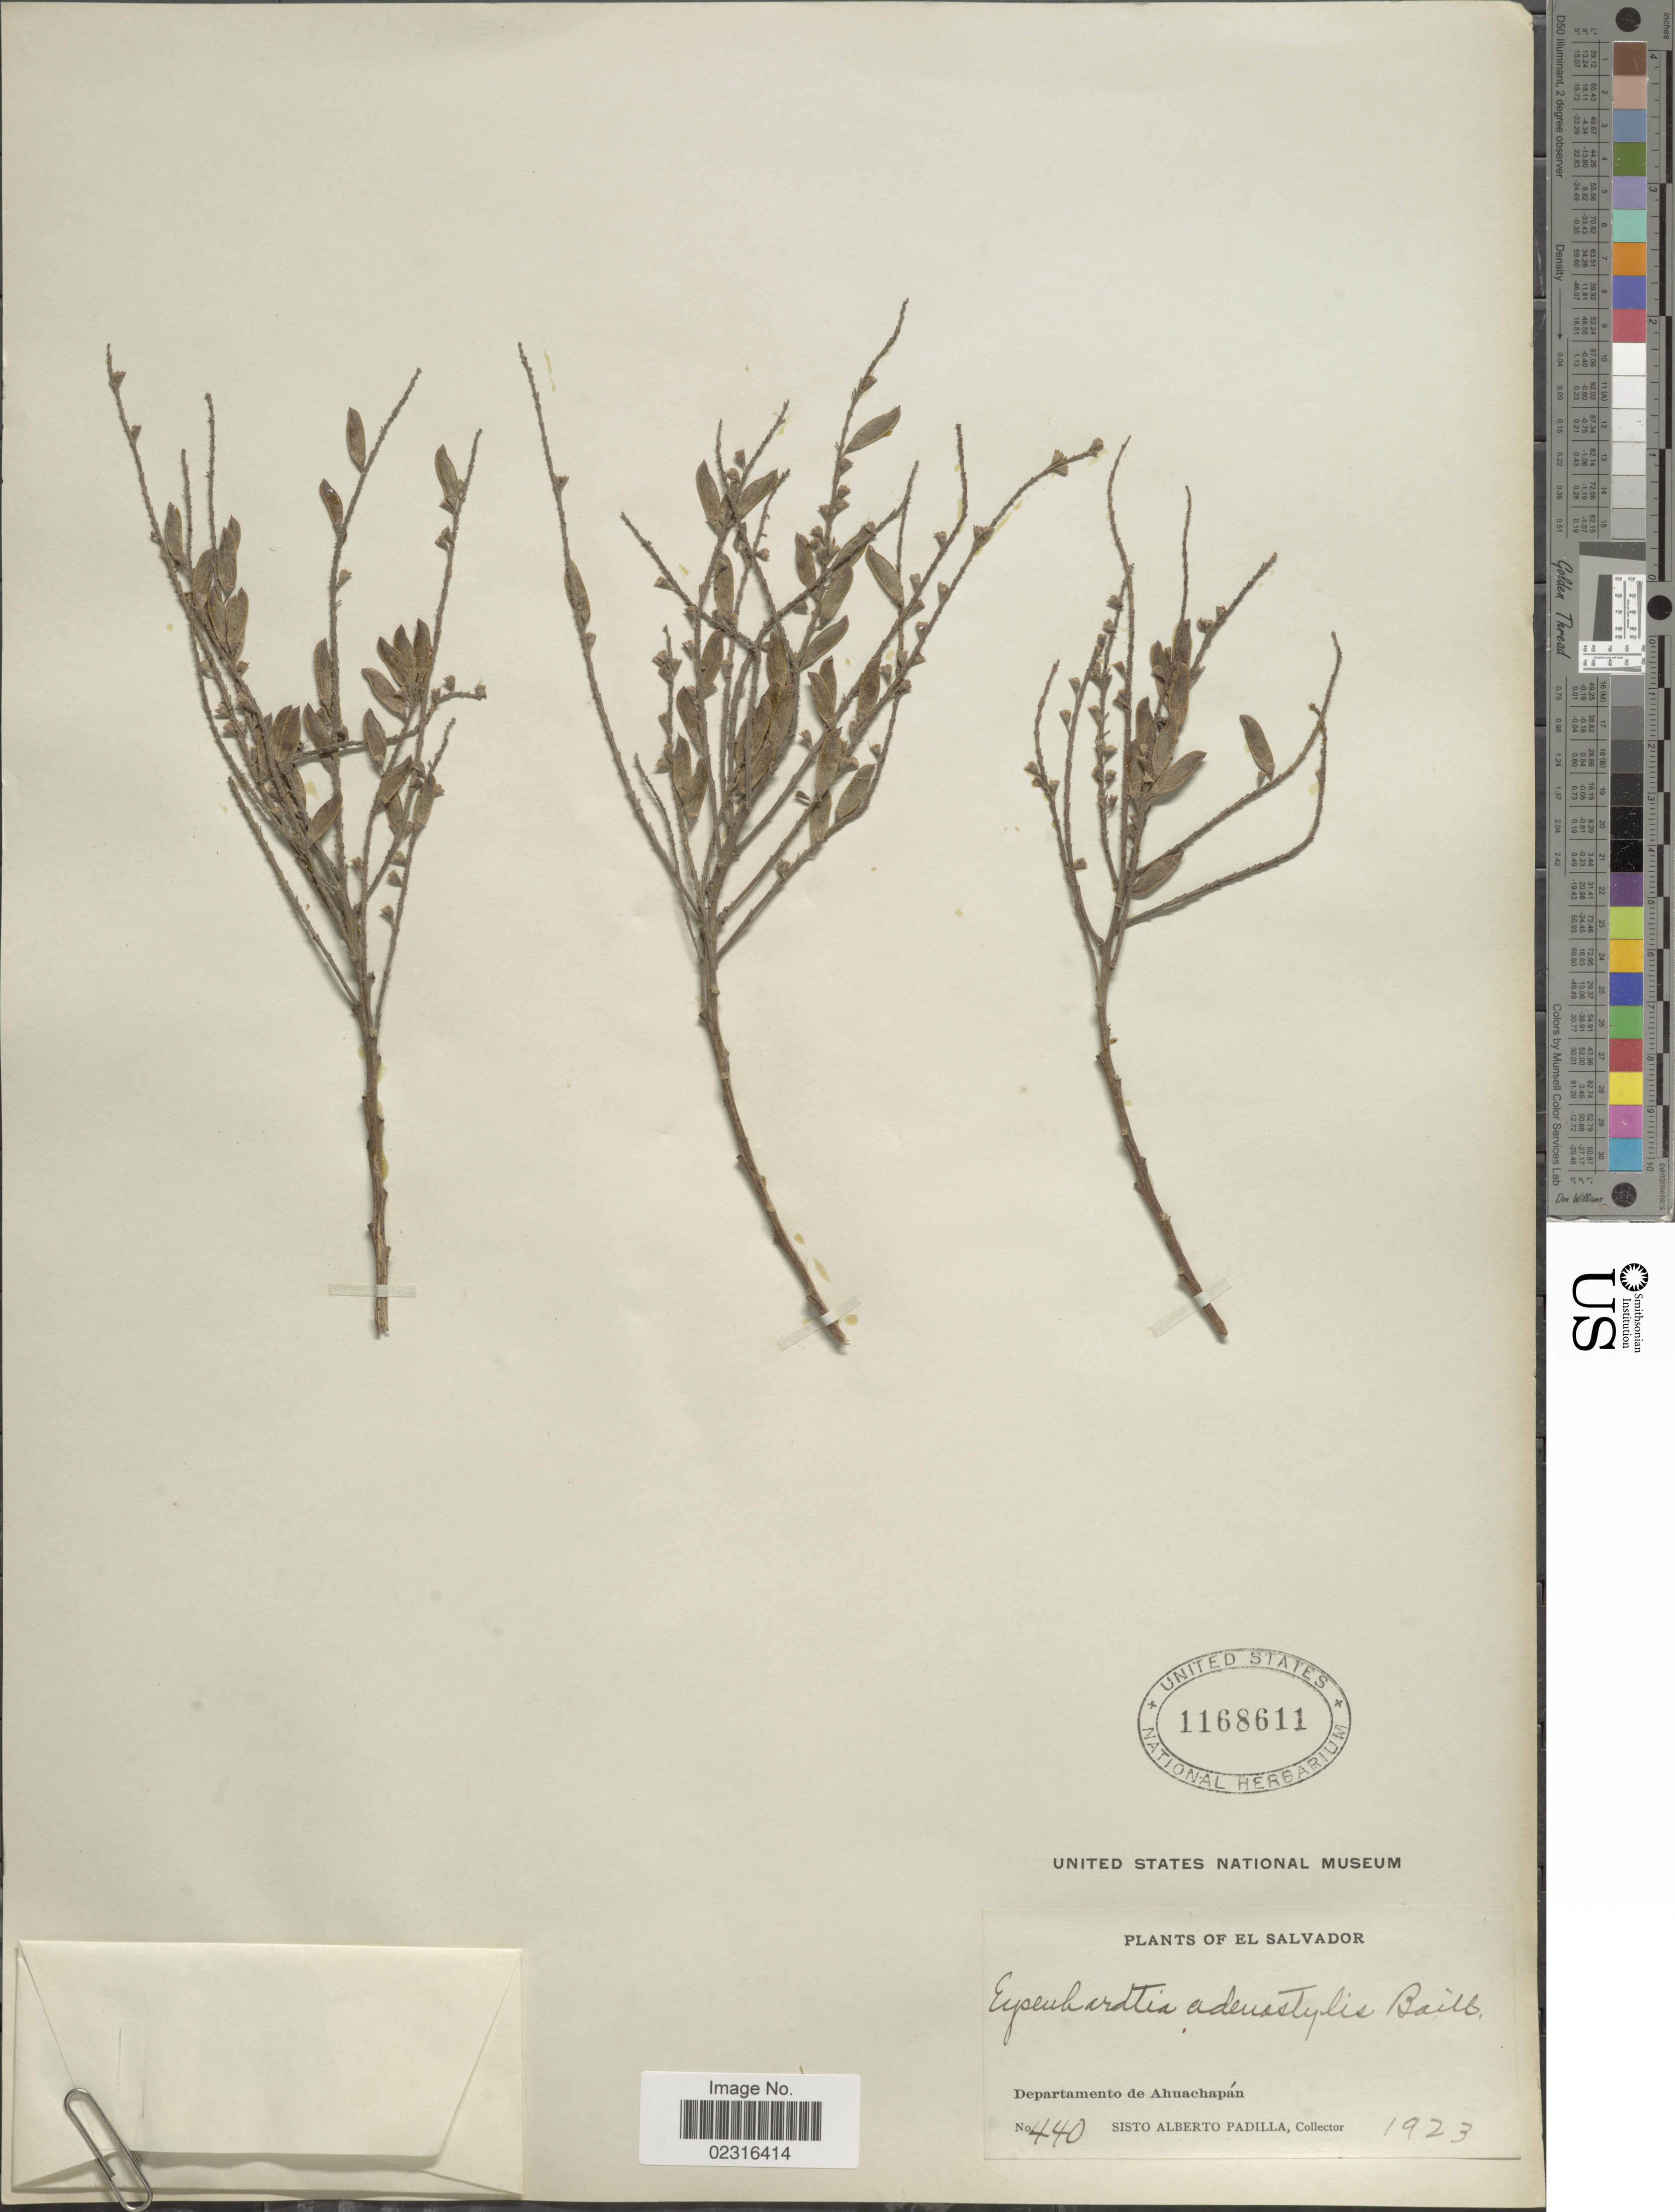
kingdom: Plantae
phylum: Tracheophyta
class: Magnoliopsida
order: Fabales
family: Fabaceae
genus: Eysenhardtia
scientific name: Eysenhardtia adenostylis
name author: Baill.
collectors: S. A. Padilla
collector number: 440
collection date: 1923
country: El Salvador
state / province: Ahuachapan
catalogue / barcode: US 1168611